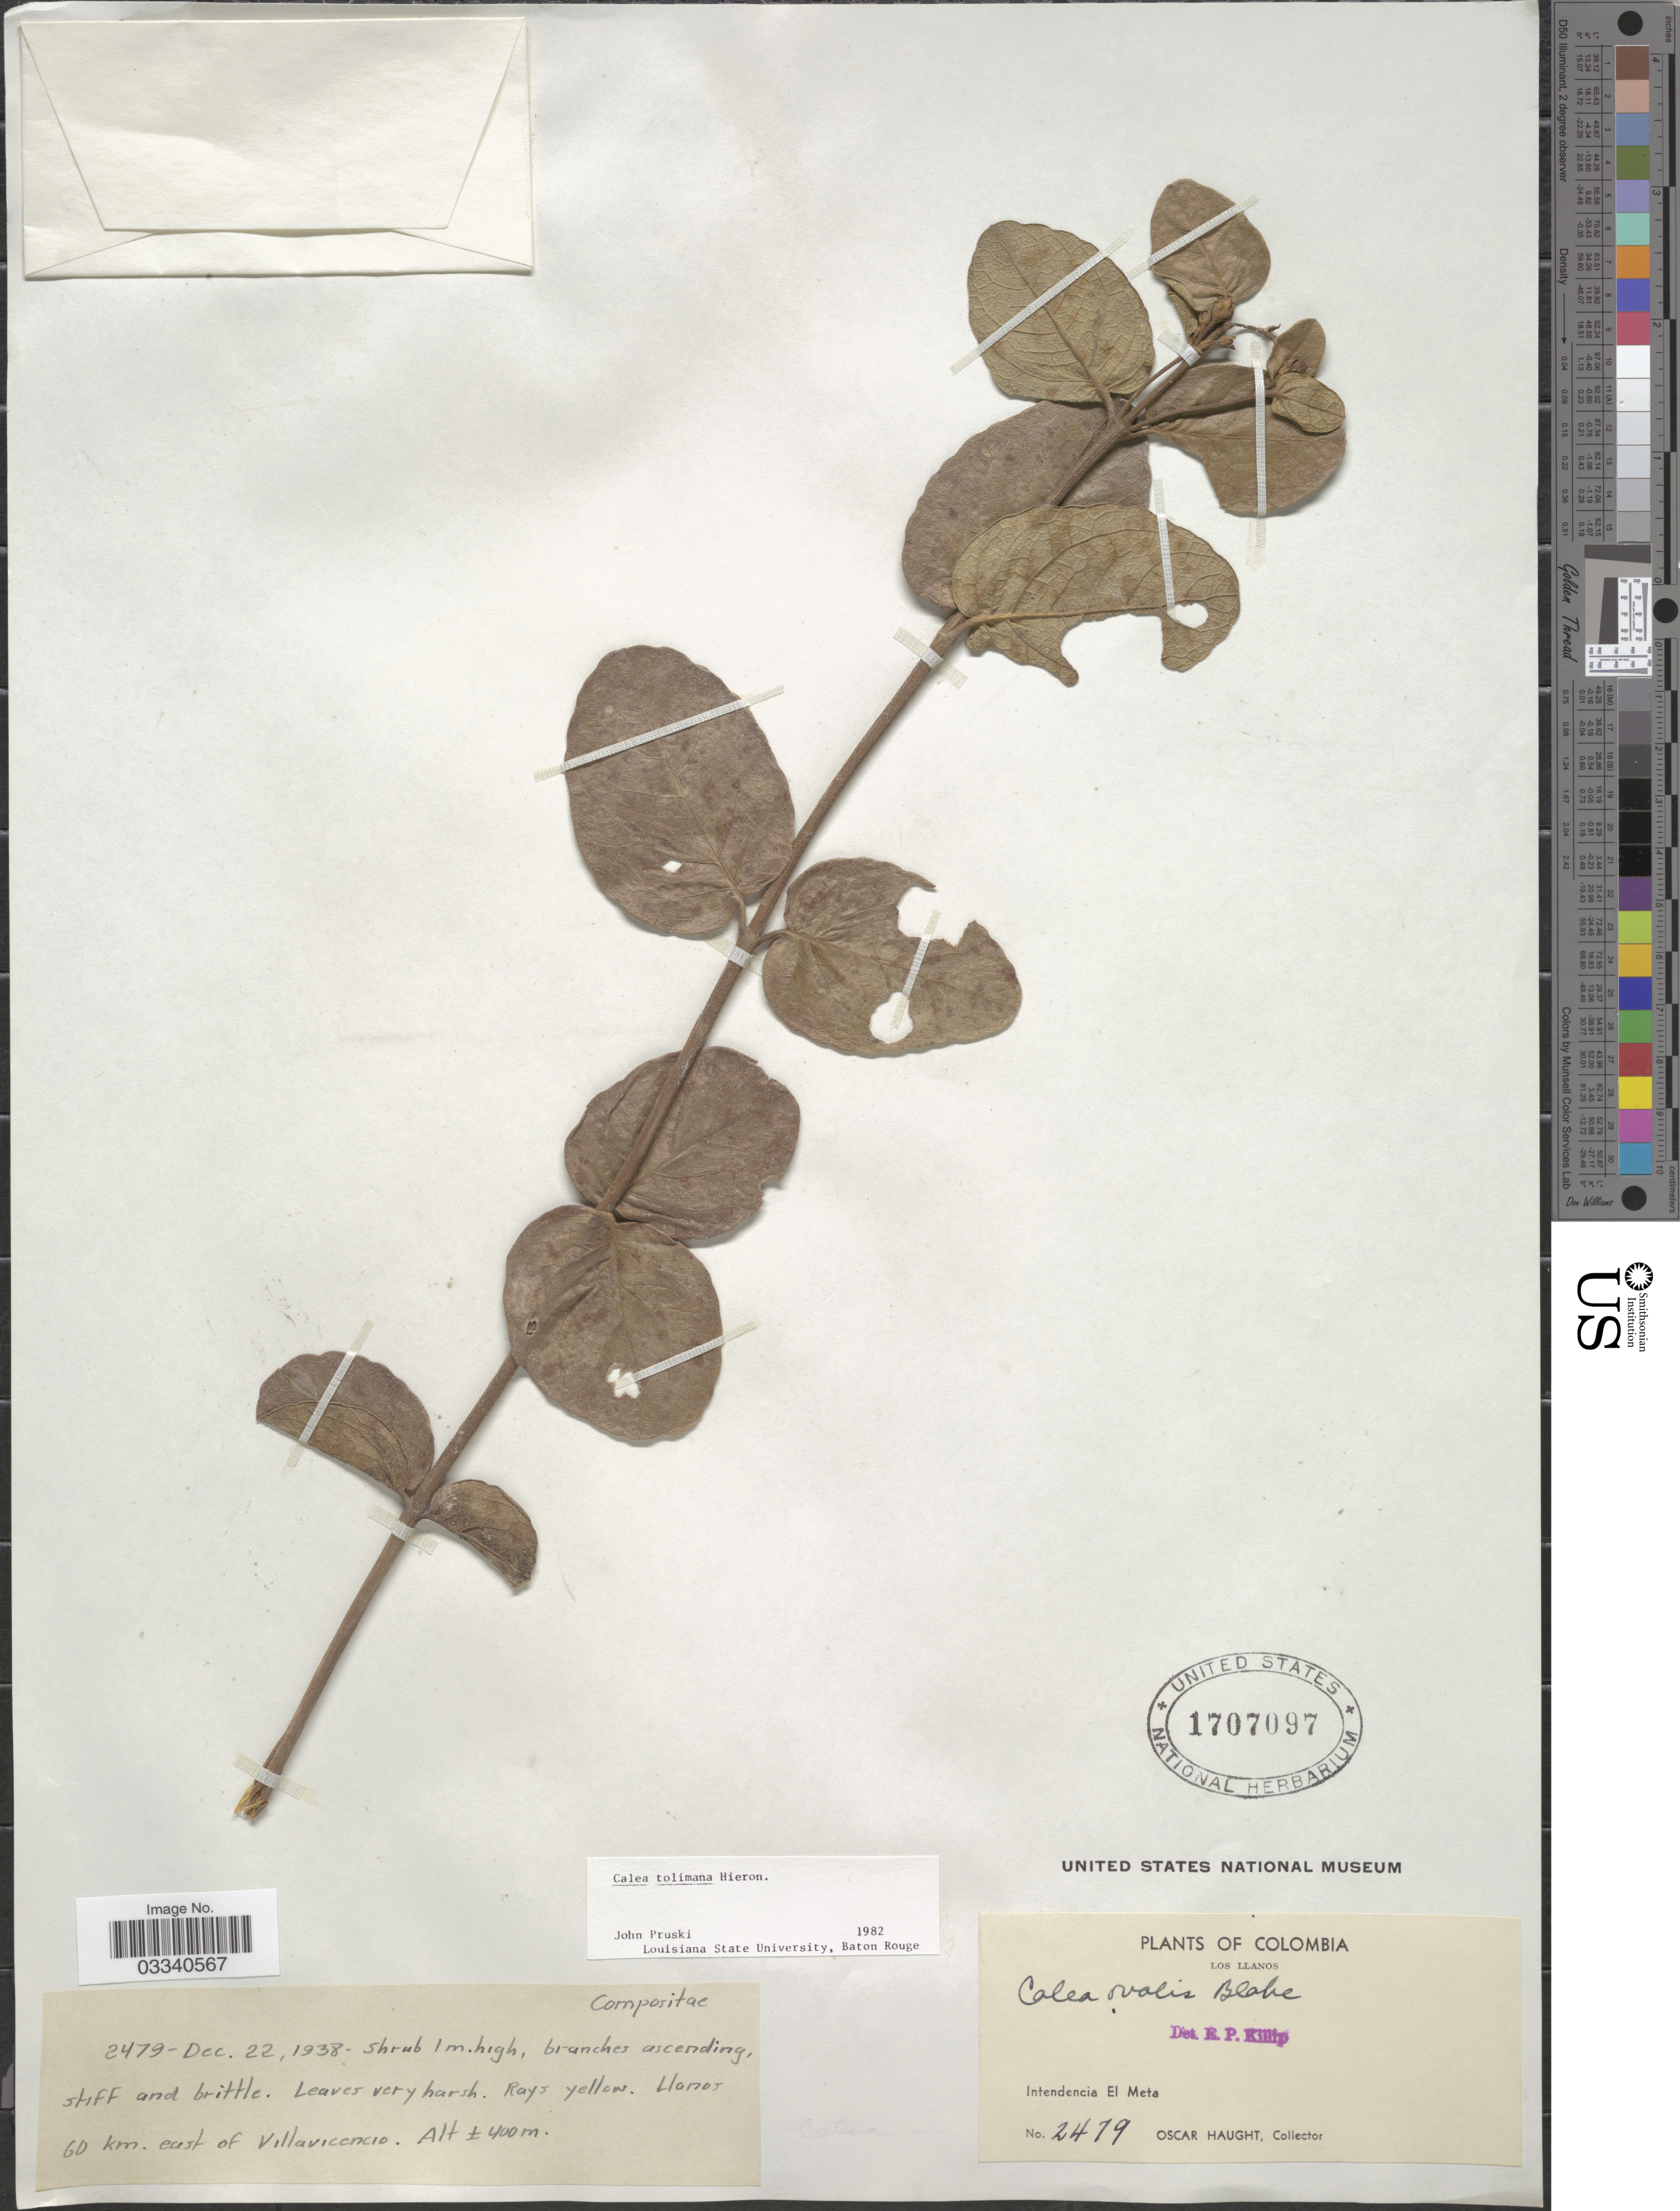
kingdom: Plantae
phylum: Tracheophyta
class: Magnoliopsida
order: Asterales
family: Asteraceae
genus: Calea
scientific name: Calea tolimana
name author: Hieron.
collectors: O. Haught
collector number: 2479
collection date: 1938-12-22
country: Colombia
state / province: Meta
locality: Los Llanos. Intendencia El Meta. Llanos 60 km. east of Villavicencio.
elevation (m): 400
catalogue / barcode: US 1707097